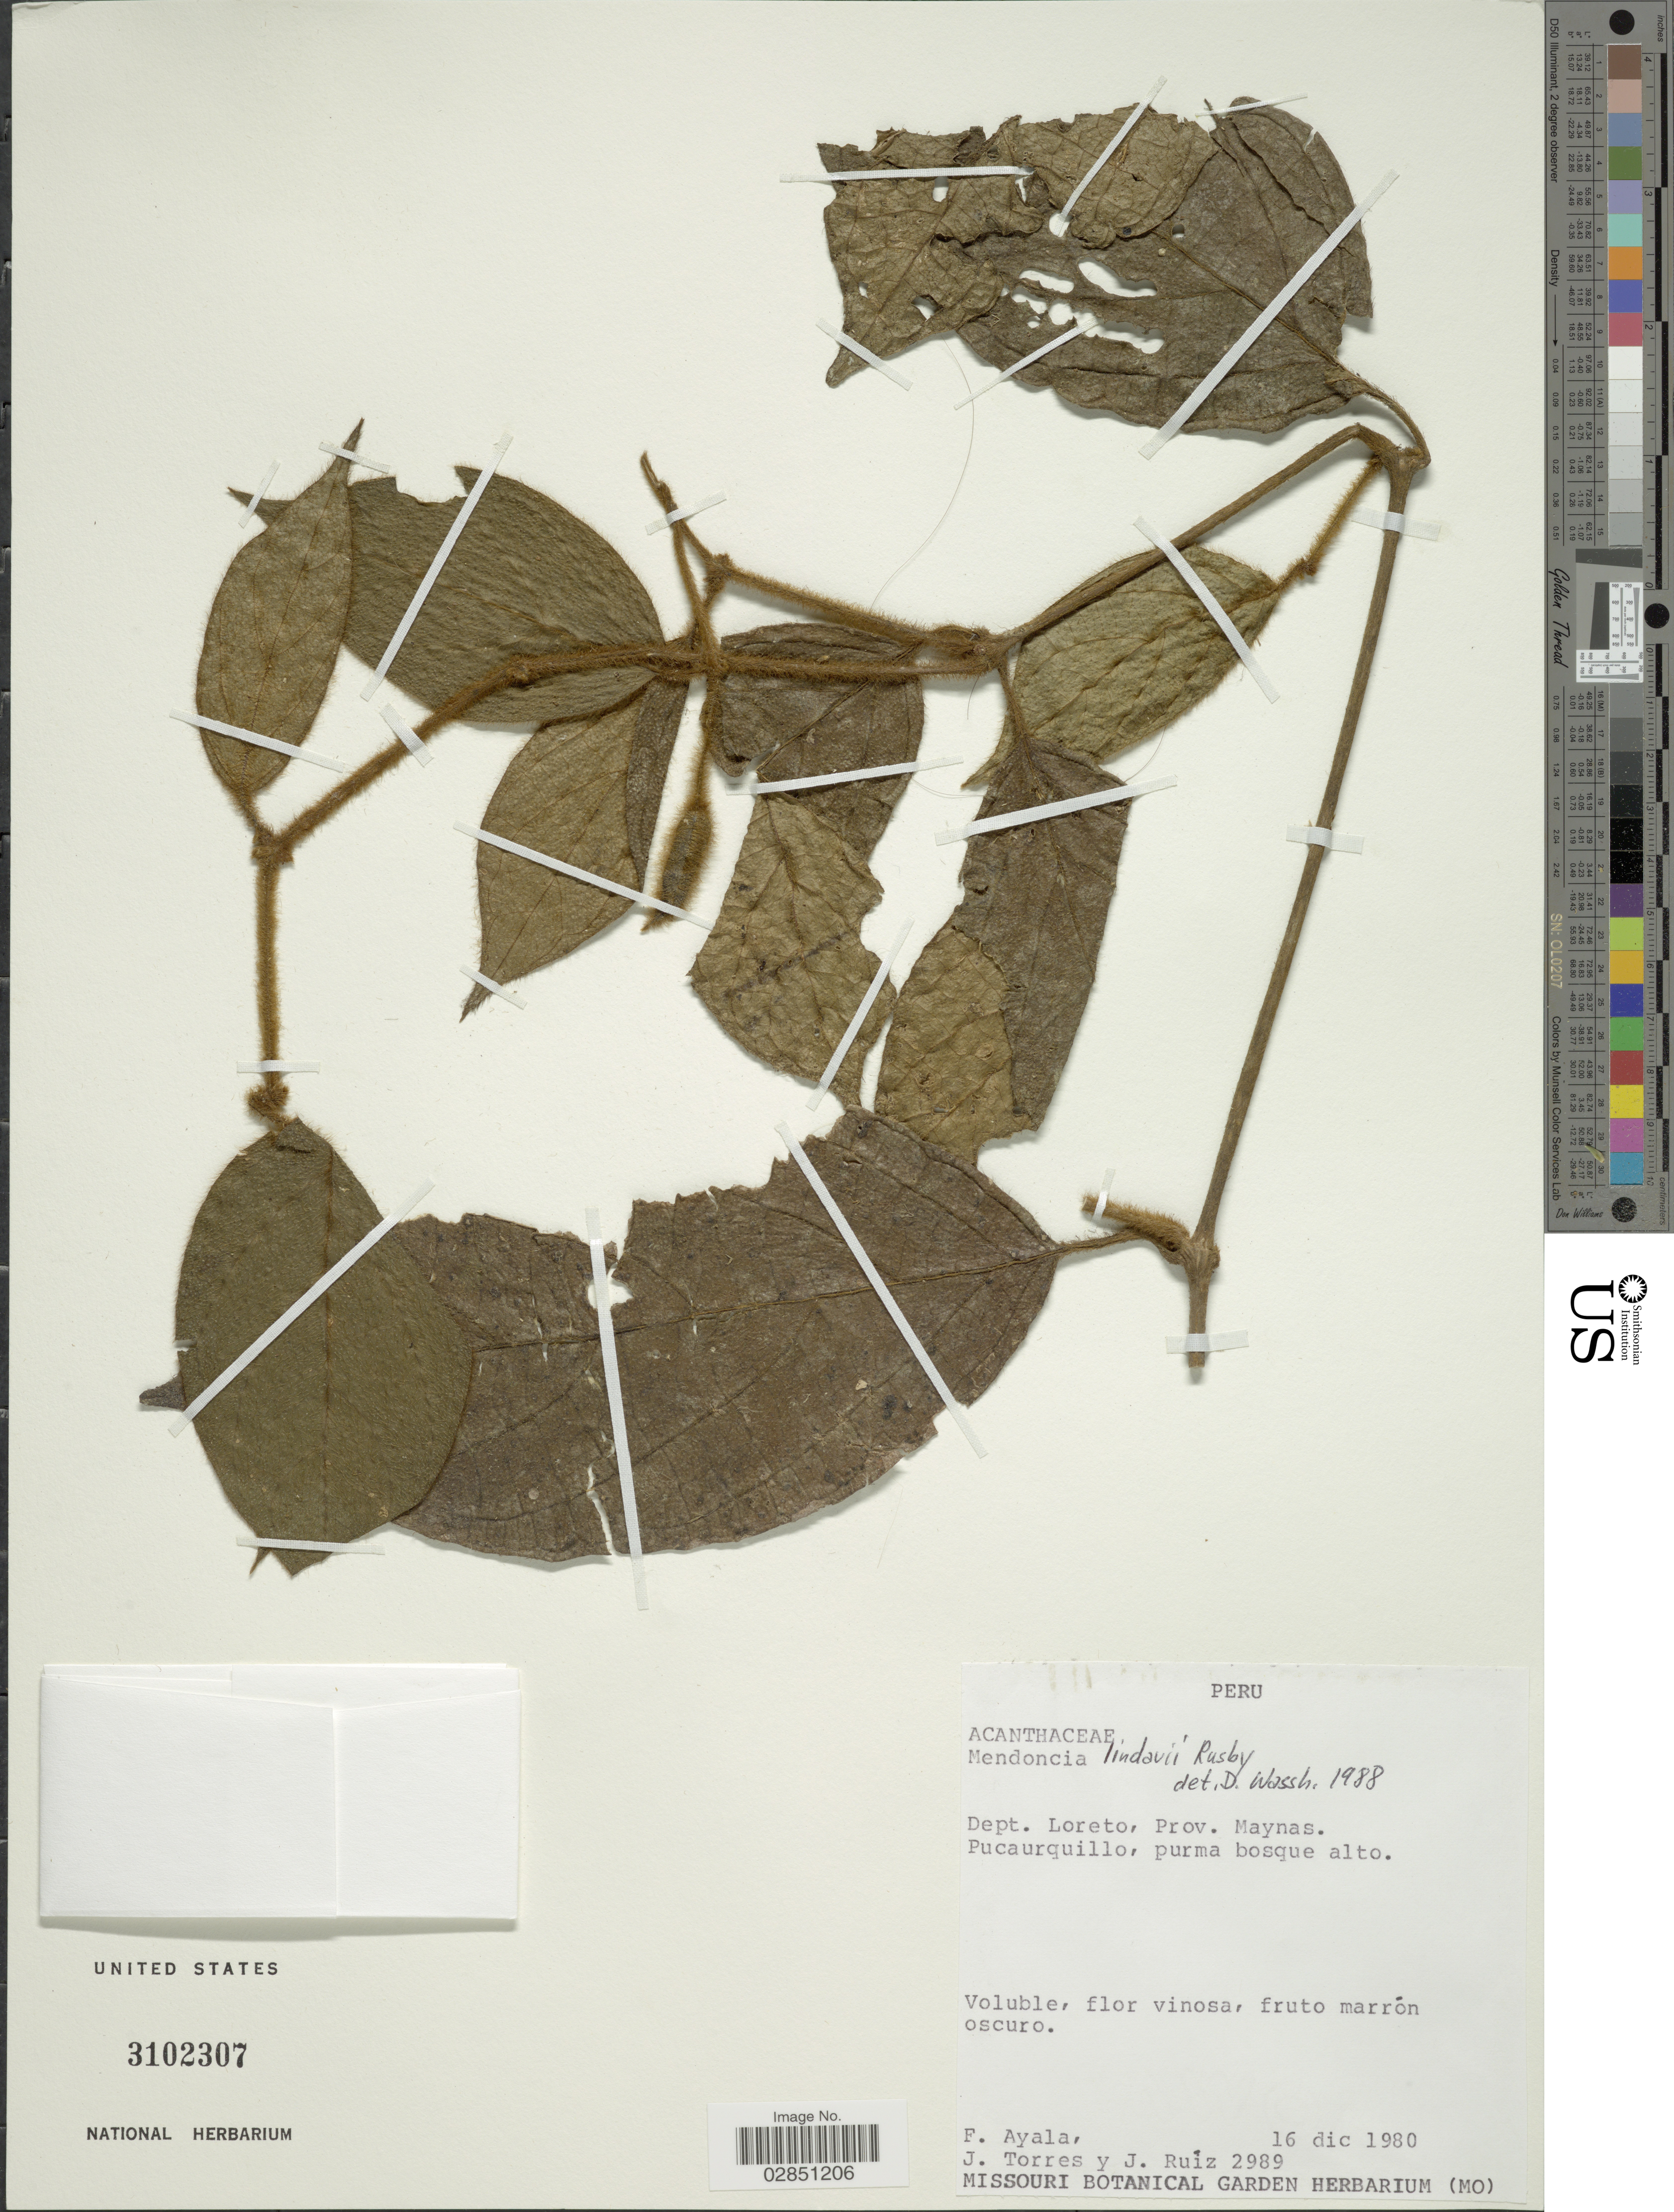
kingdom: Plantae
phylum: Tracheophyta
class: Magnoliopsida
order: Lamiales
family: Acanthaceae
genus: Mendoncia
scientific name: Mendoncia lindavii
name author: Rusby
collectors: F. Ayala, J. Torres & J. C. Ruíz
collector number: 2989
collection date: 1980-12-16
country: Peru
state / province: Loreto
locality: Dept. Loreto, Prov. Maynas. Pucaurquillo.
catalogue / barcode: US 3102307